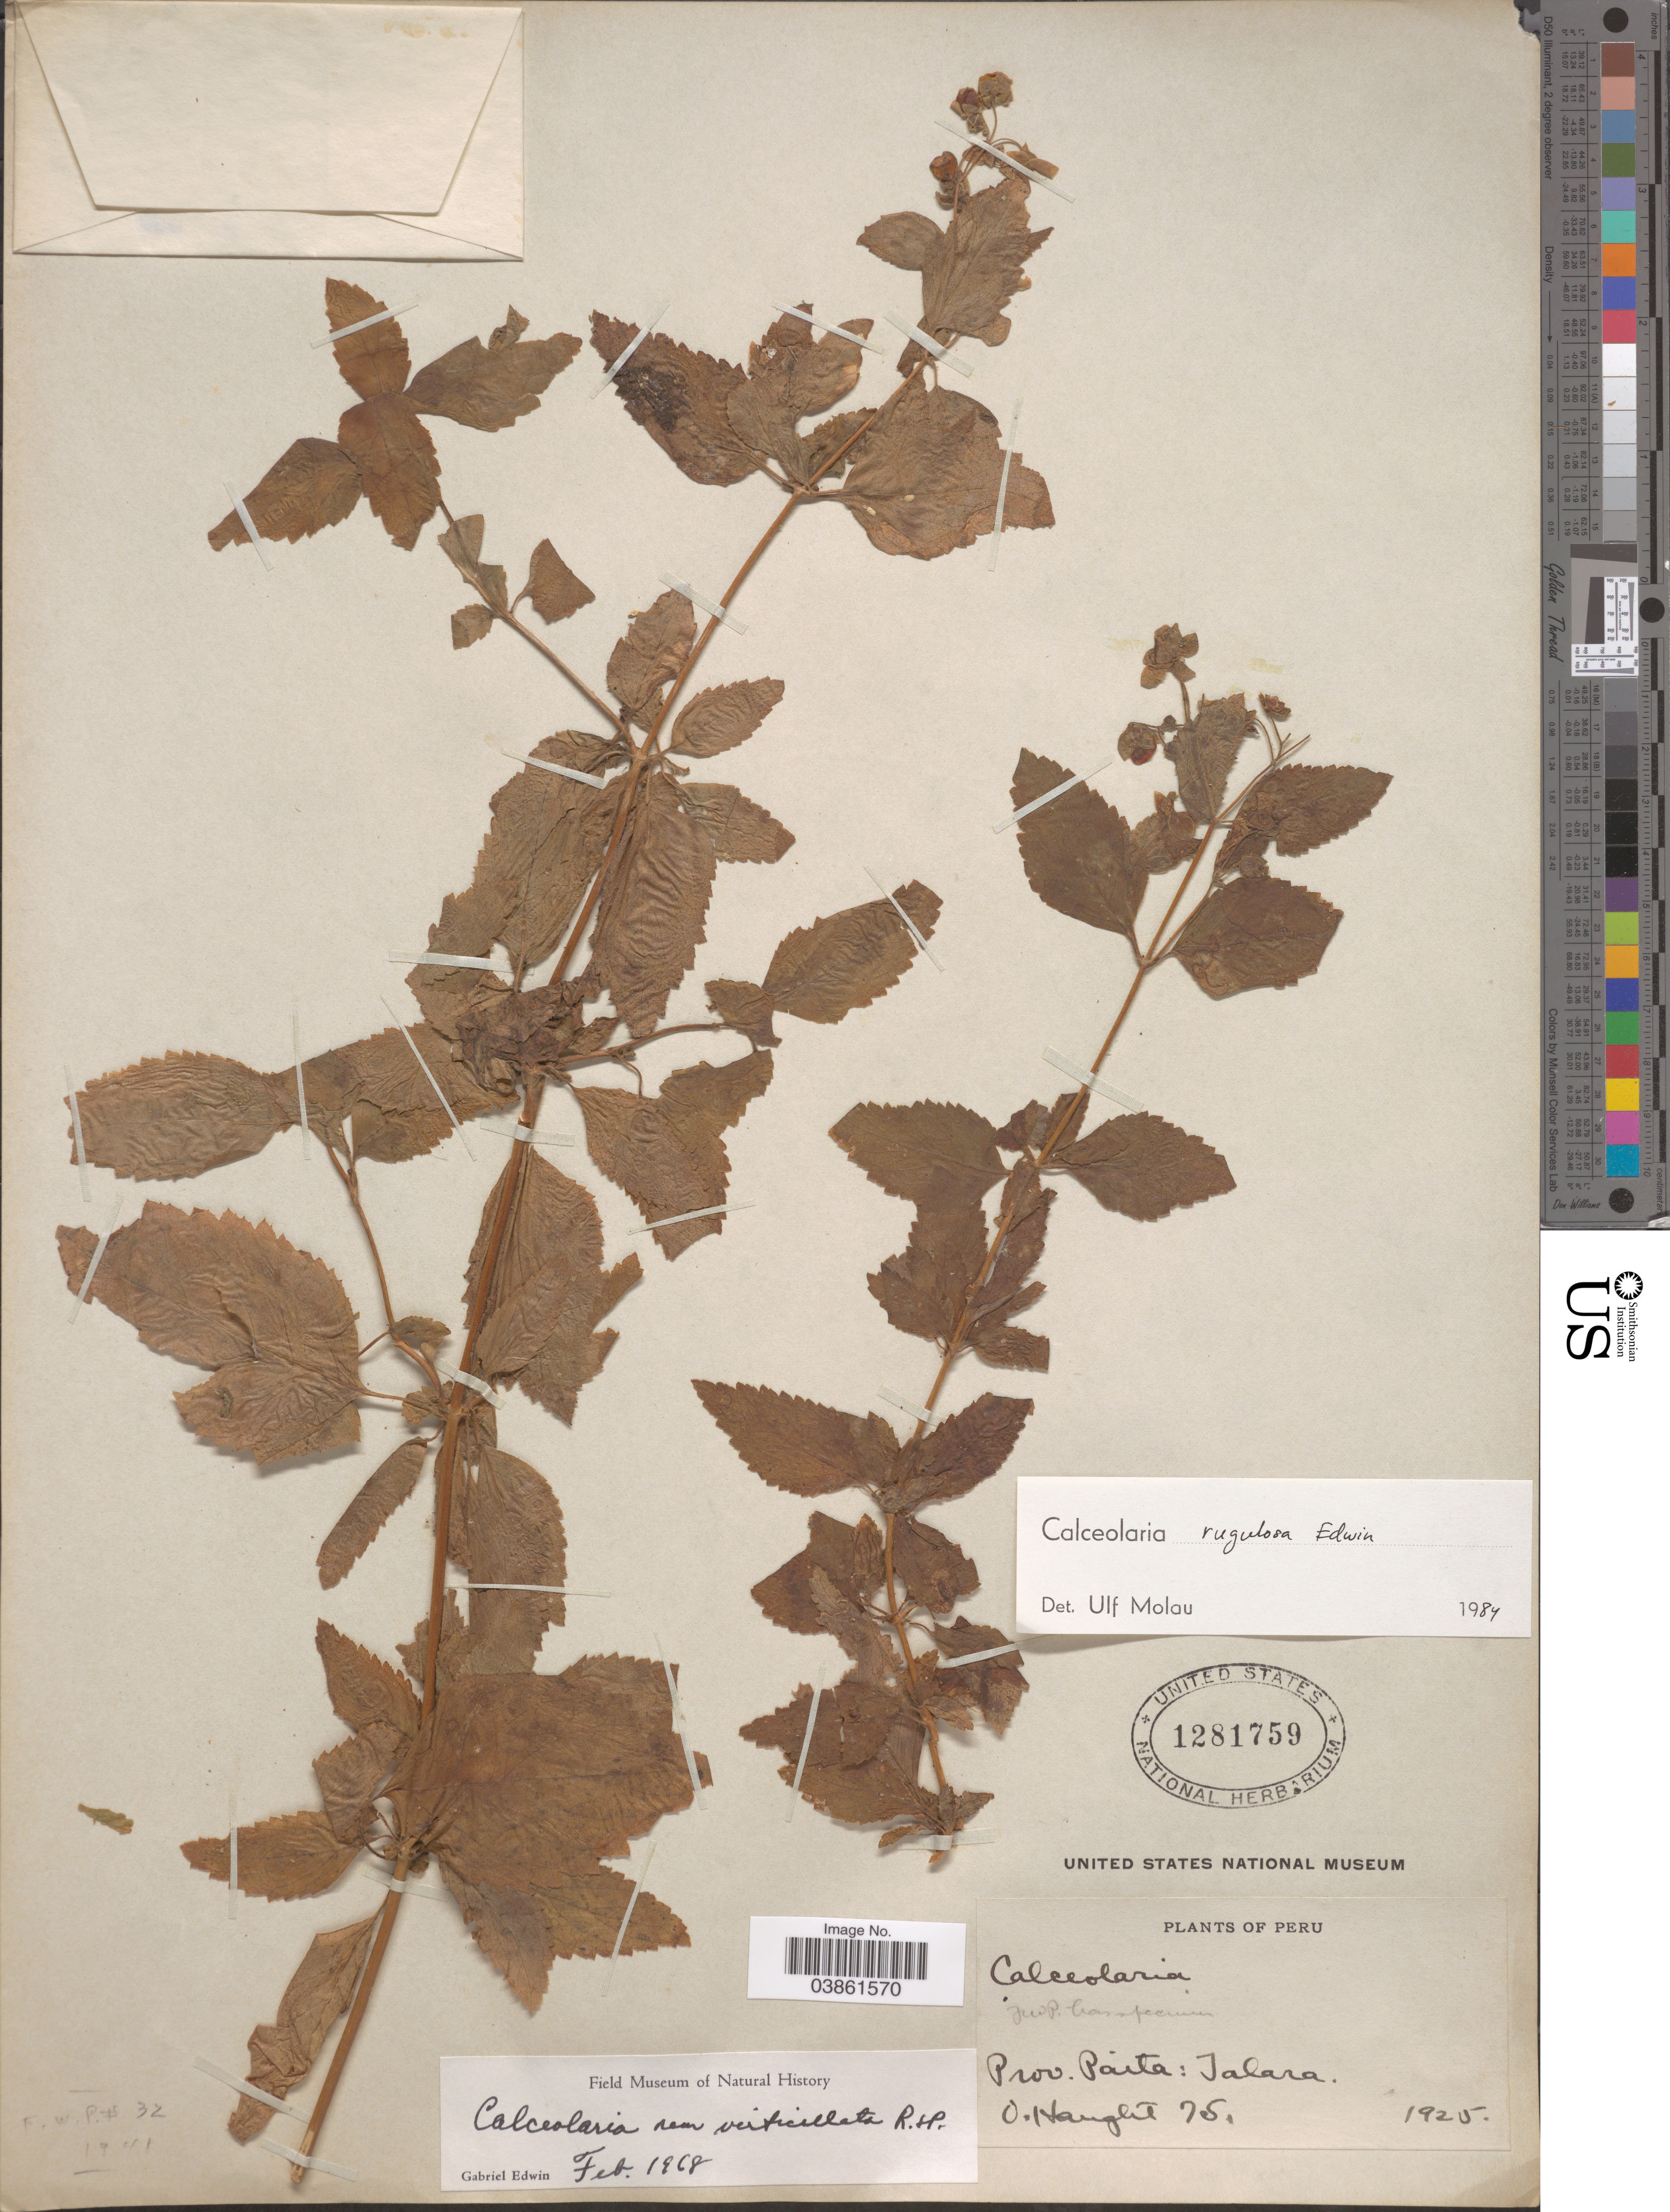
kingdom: Plantae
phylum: Tracheophyta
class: Magnoliopsida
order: Lamiales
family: Calceolariaceae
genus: Calceolaria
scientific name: Calceolaria rugulosa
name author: Edwin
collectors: O. Haught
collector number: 75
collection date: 1925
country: Peru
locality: Prov. Paita: Talara.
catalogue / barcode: US 1281759